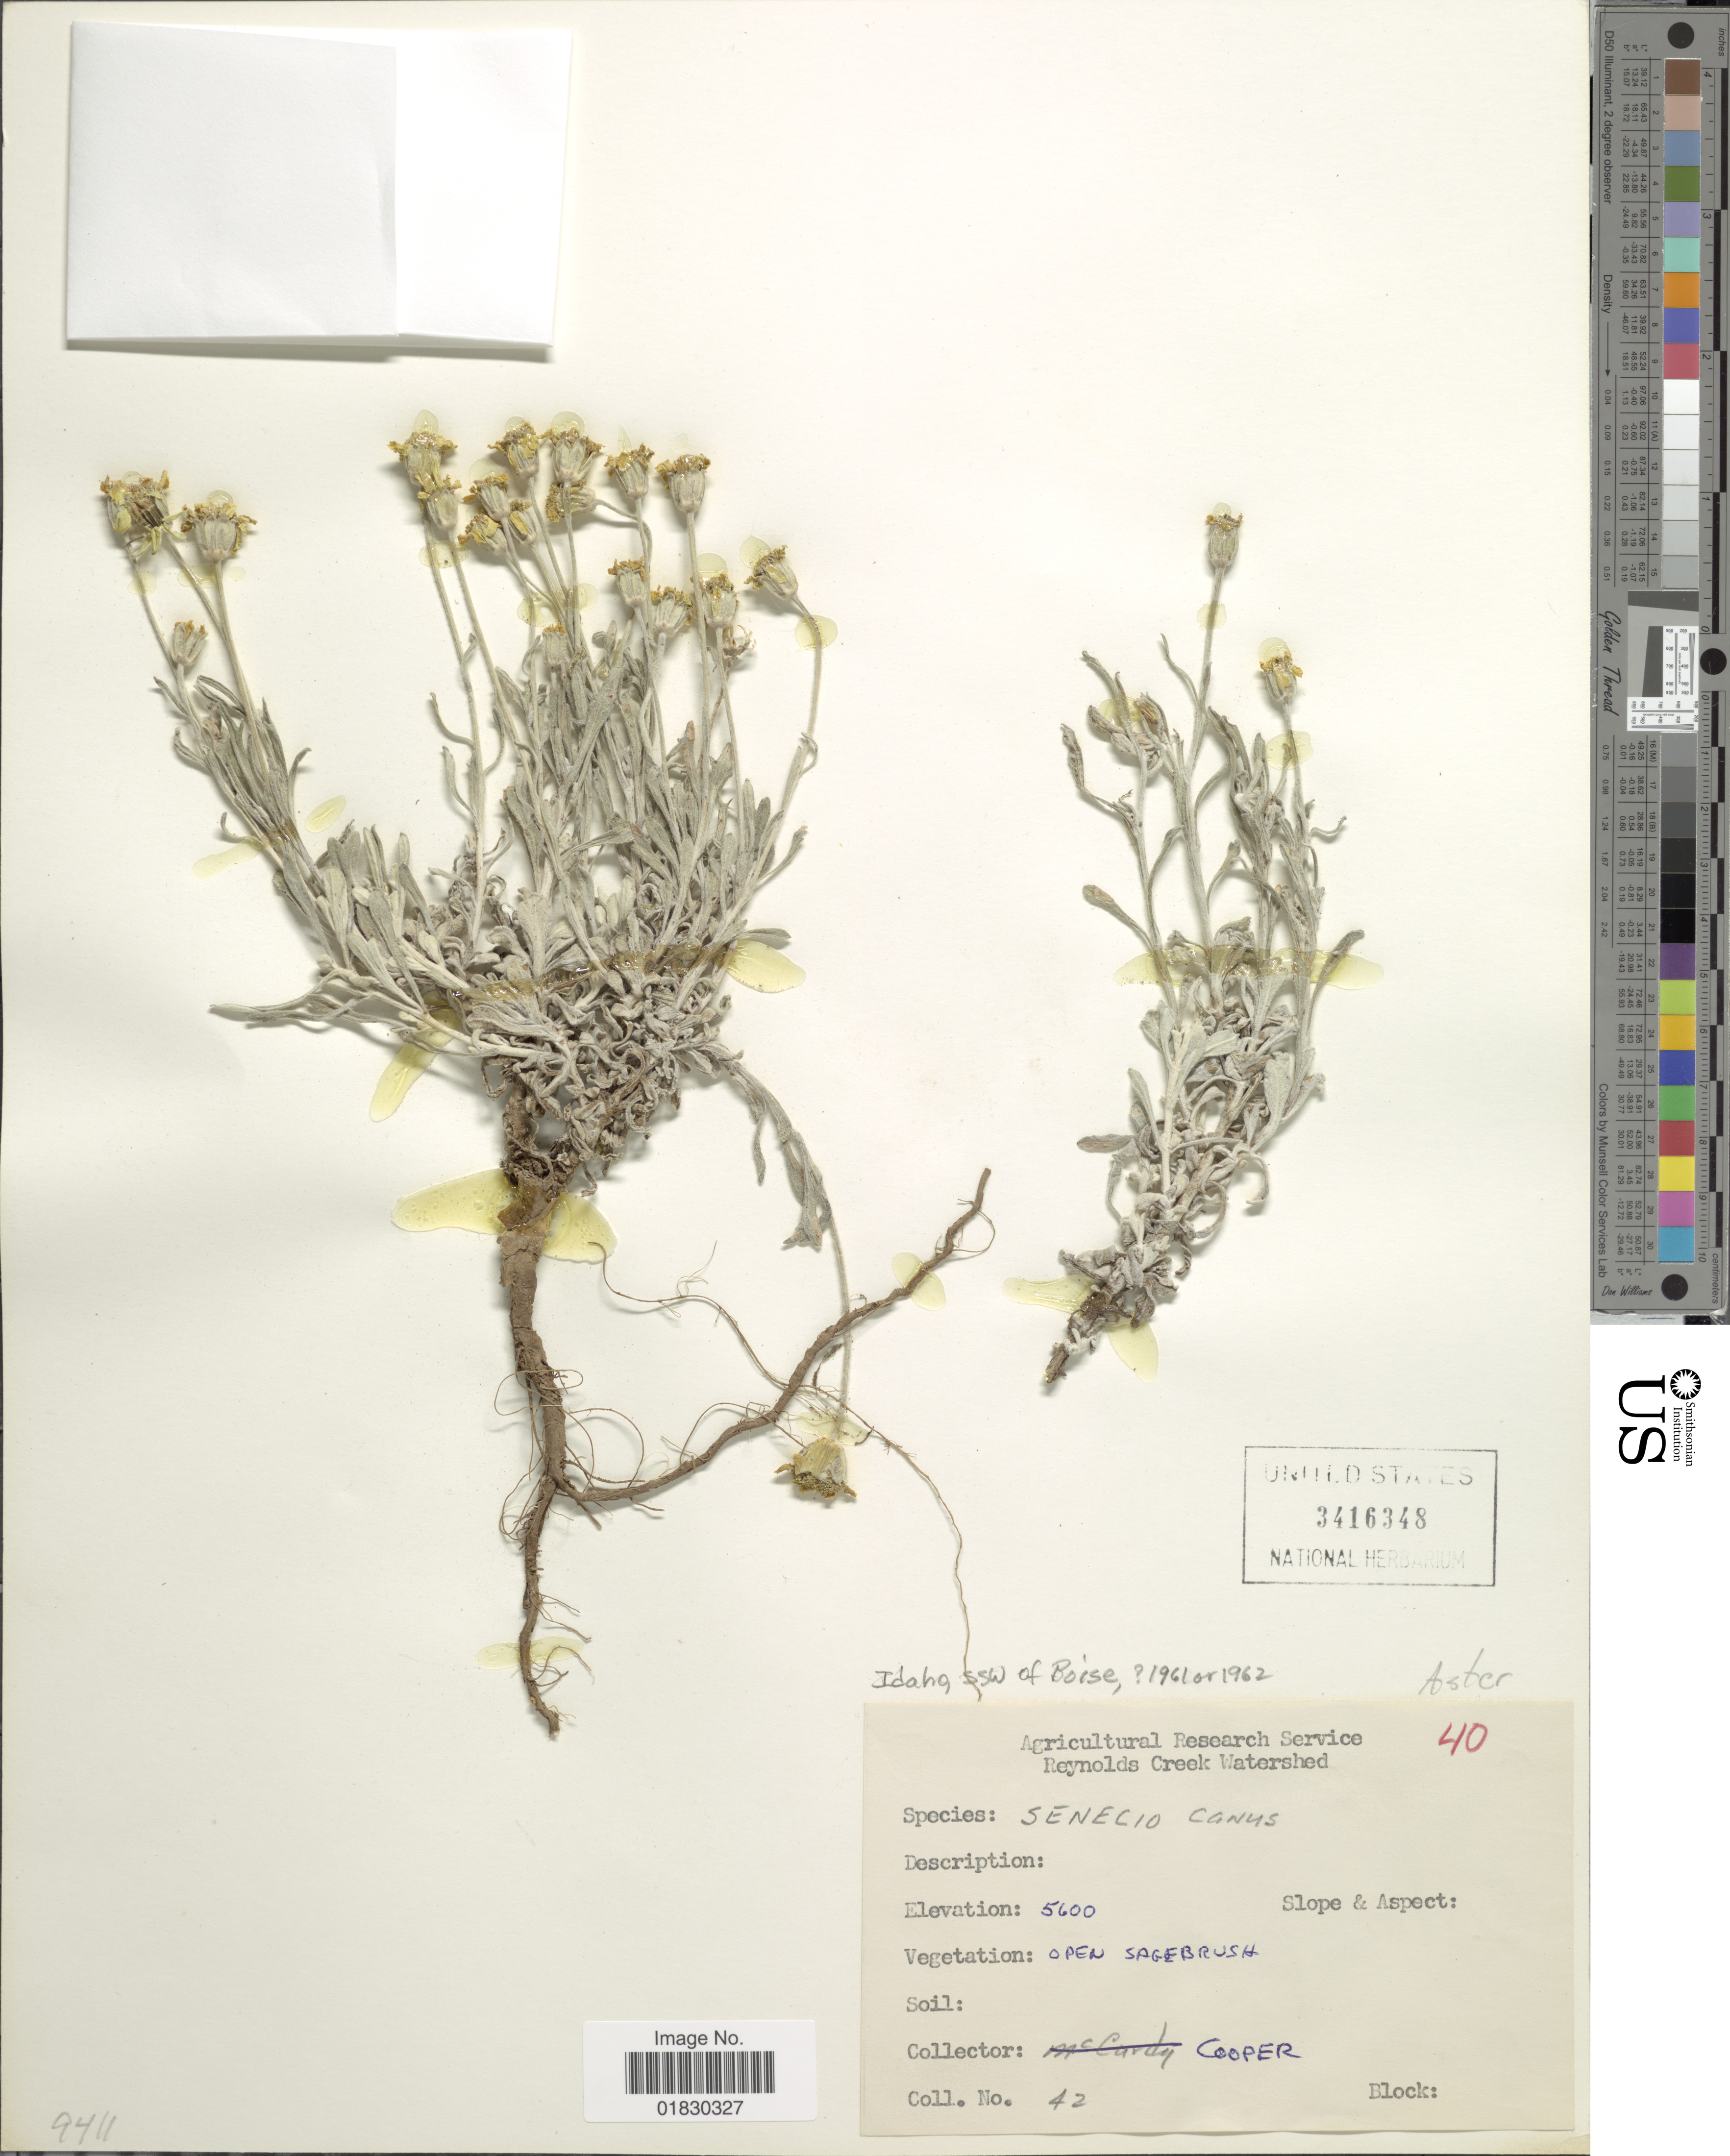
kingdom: Plantae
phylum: Tracheophyta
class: Magnoliopsida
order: Asterales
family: Asteraceae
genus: Packera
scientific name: Packera cana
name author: (Hook.) W.A. Weber & Á. Löve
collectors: -- Cooper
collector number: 42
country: United States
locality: Reynolds Creek Watershed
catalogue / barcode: US 3416348